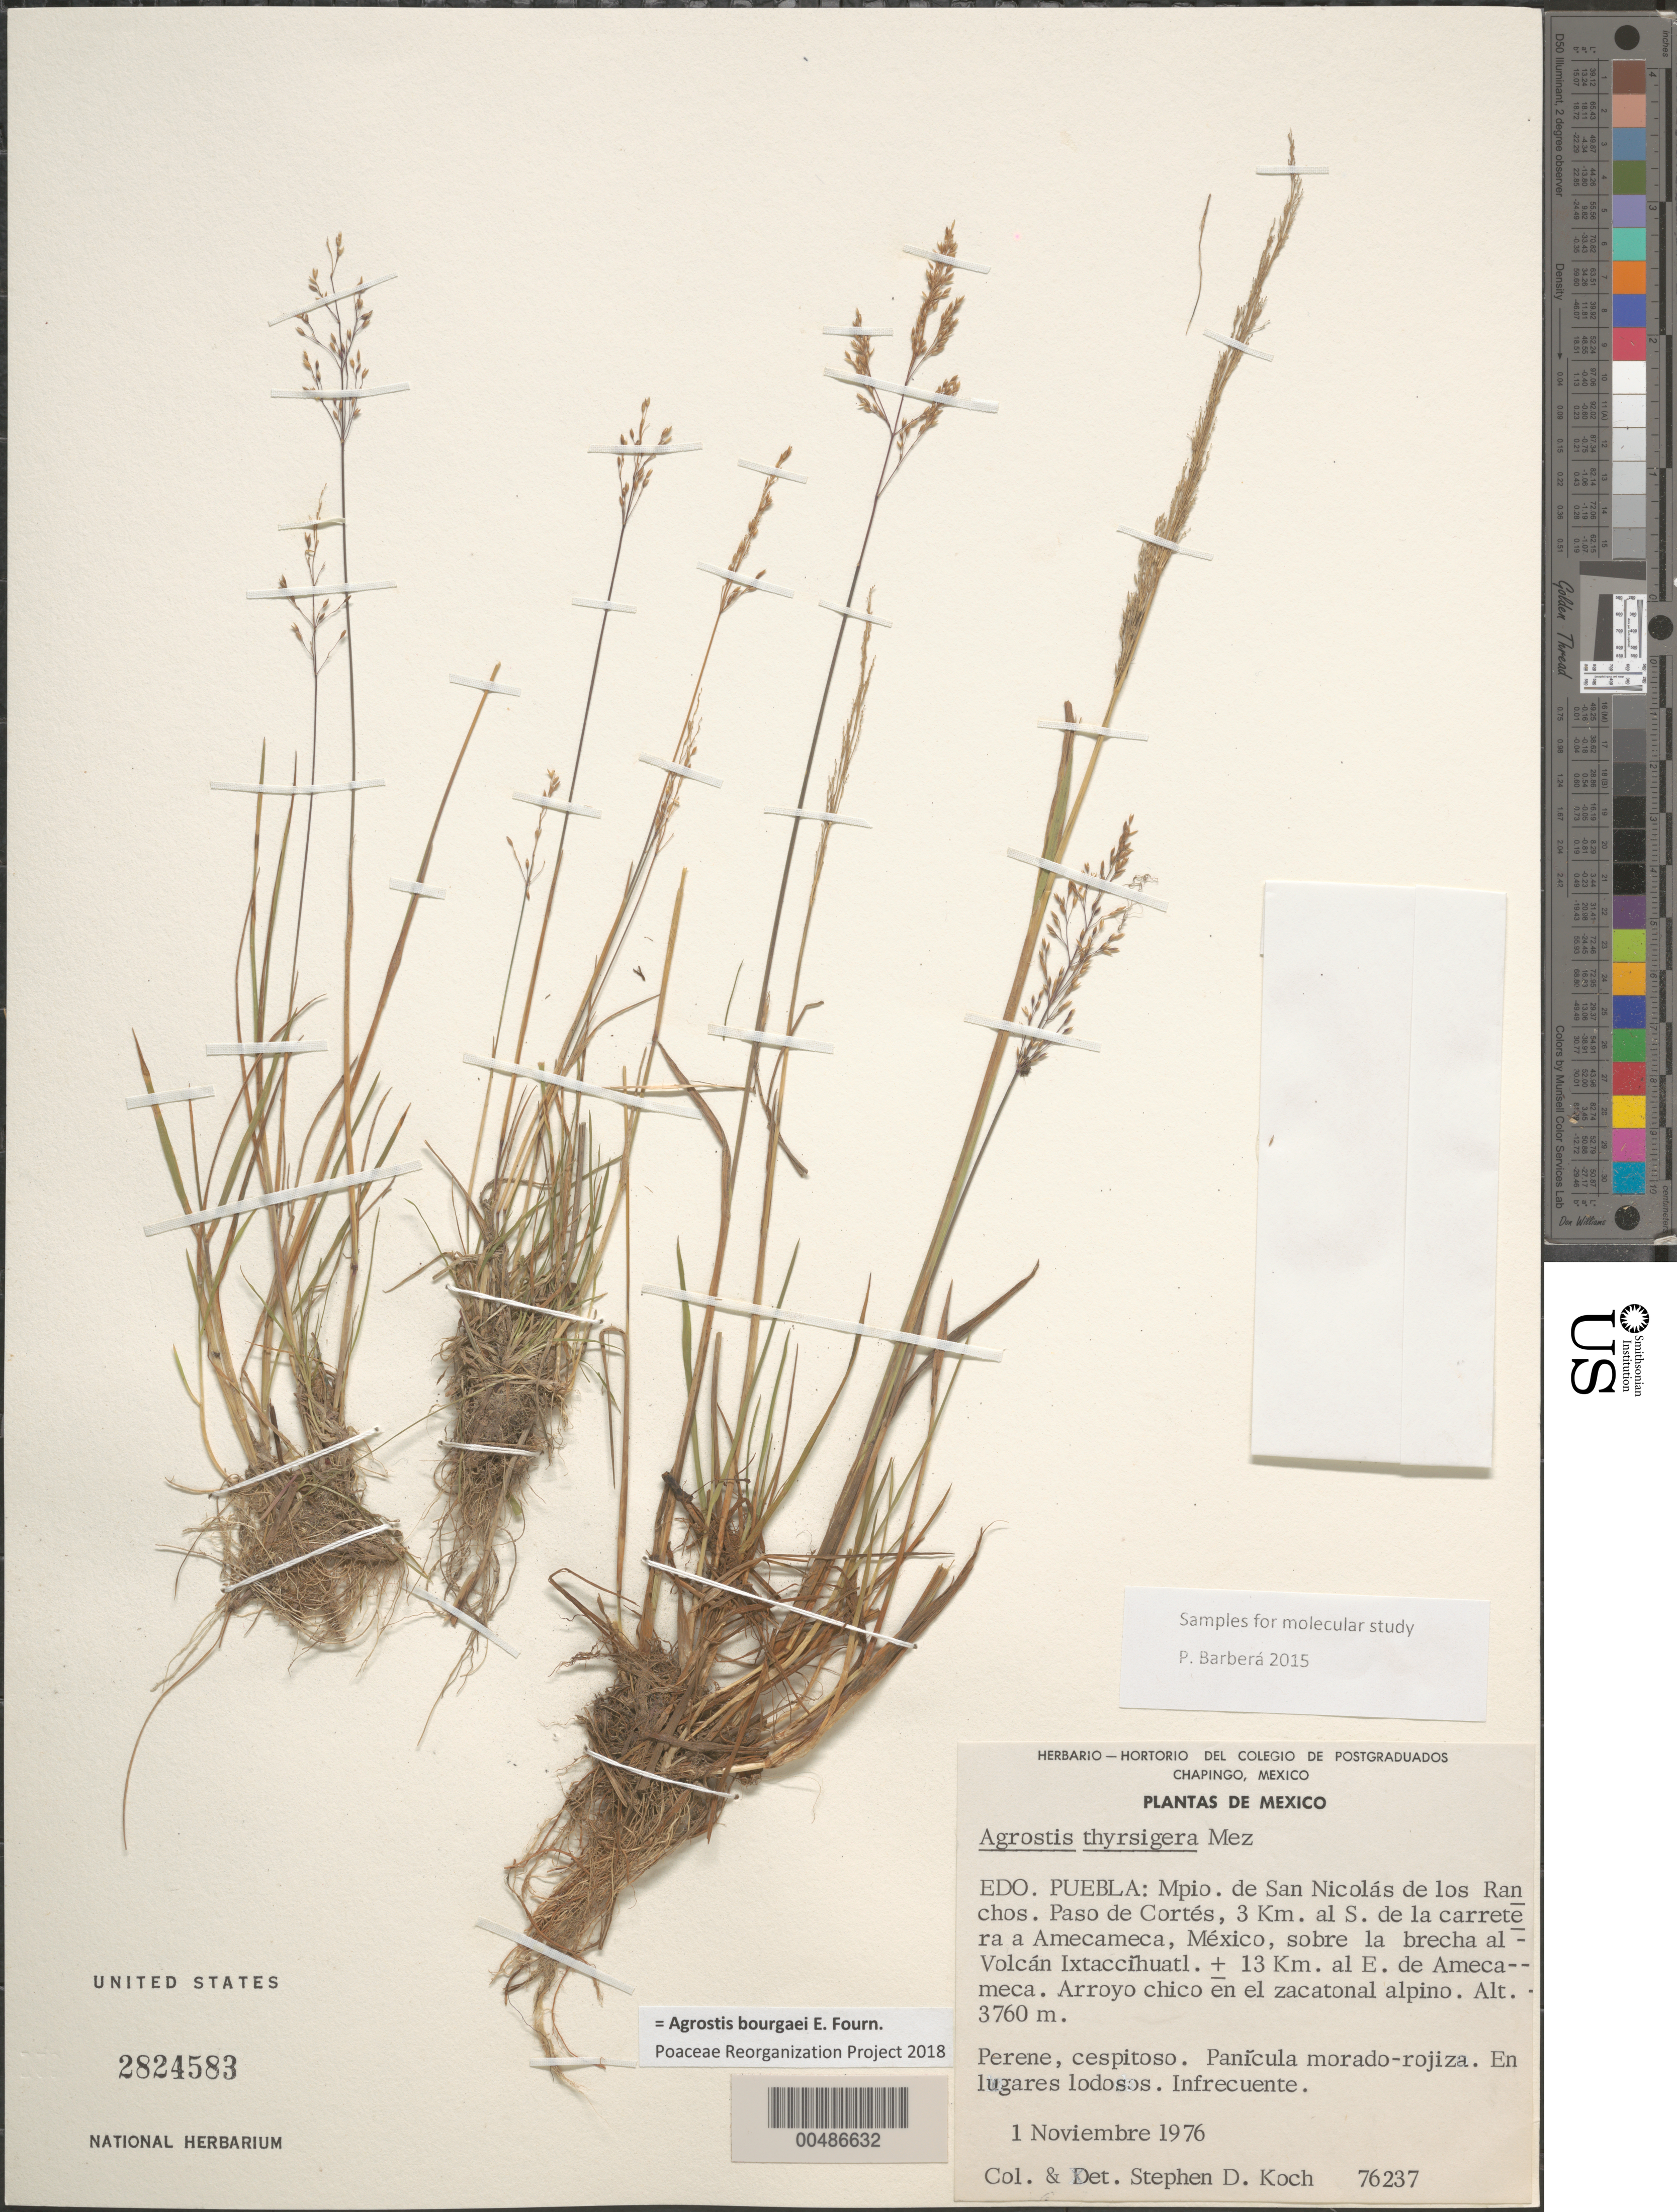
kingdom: Plantae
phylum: Tracheophyta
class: Liliopsida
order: Poales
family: Poaceae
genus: Agrostis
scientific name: Agrostis bourgaei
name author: E. Fourn.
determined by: Poaceae Reorganization Project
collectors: S. D. Koch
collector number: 76237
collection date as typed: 1 Nov 1976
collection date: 1976-11-01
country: Mexico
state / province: Puebla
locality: Mpio. de San Nicolás de los Ranchos. Paso de Cortés, 3 km al S de la carretera a Amecameca, MC, sobre la brecha al Volcán Ixt...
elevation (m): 3760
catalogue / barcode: US 2824583